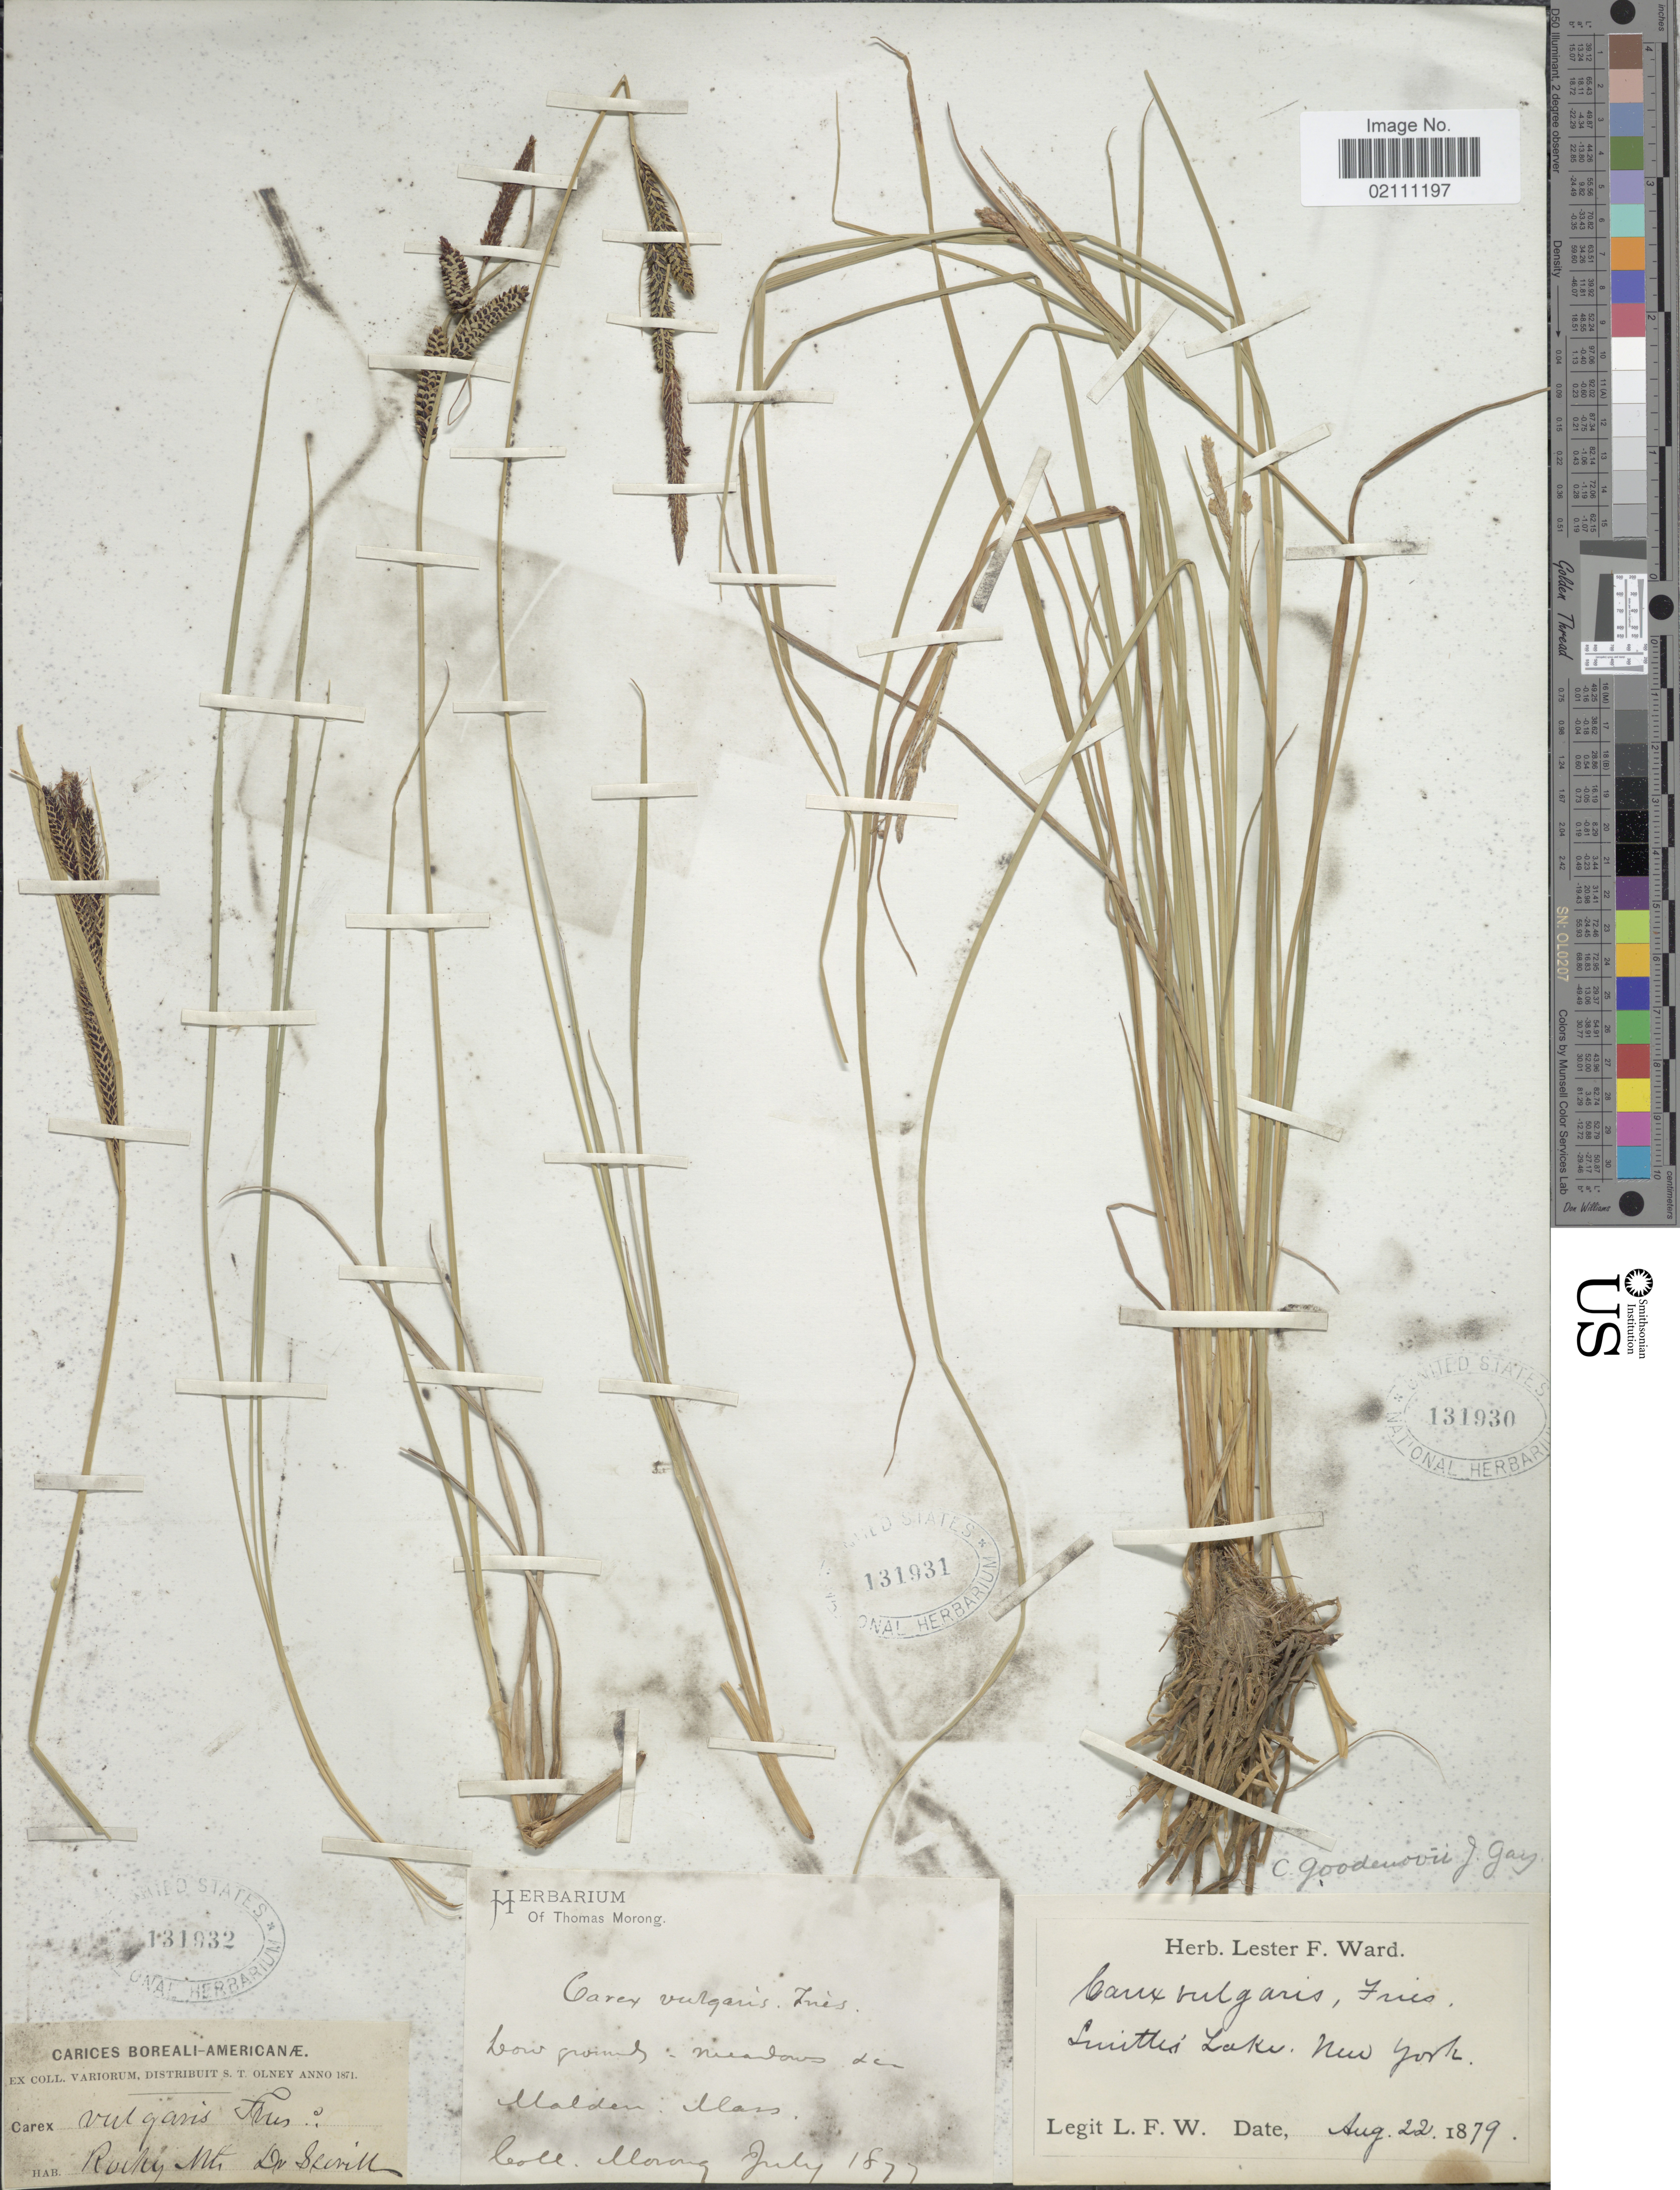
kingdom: Plantae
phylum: Tracheophyta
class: Liliopsida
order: Poales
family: Cyperaceae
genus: Carex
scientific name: Carex nigra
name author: (L.) Reichard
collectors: L. F. Ward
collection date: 1879-08-22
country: United States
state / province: New York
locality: Smith's Lake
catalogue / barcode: US 131930-3